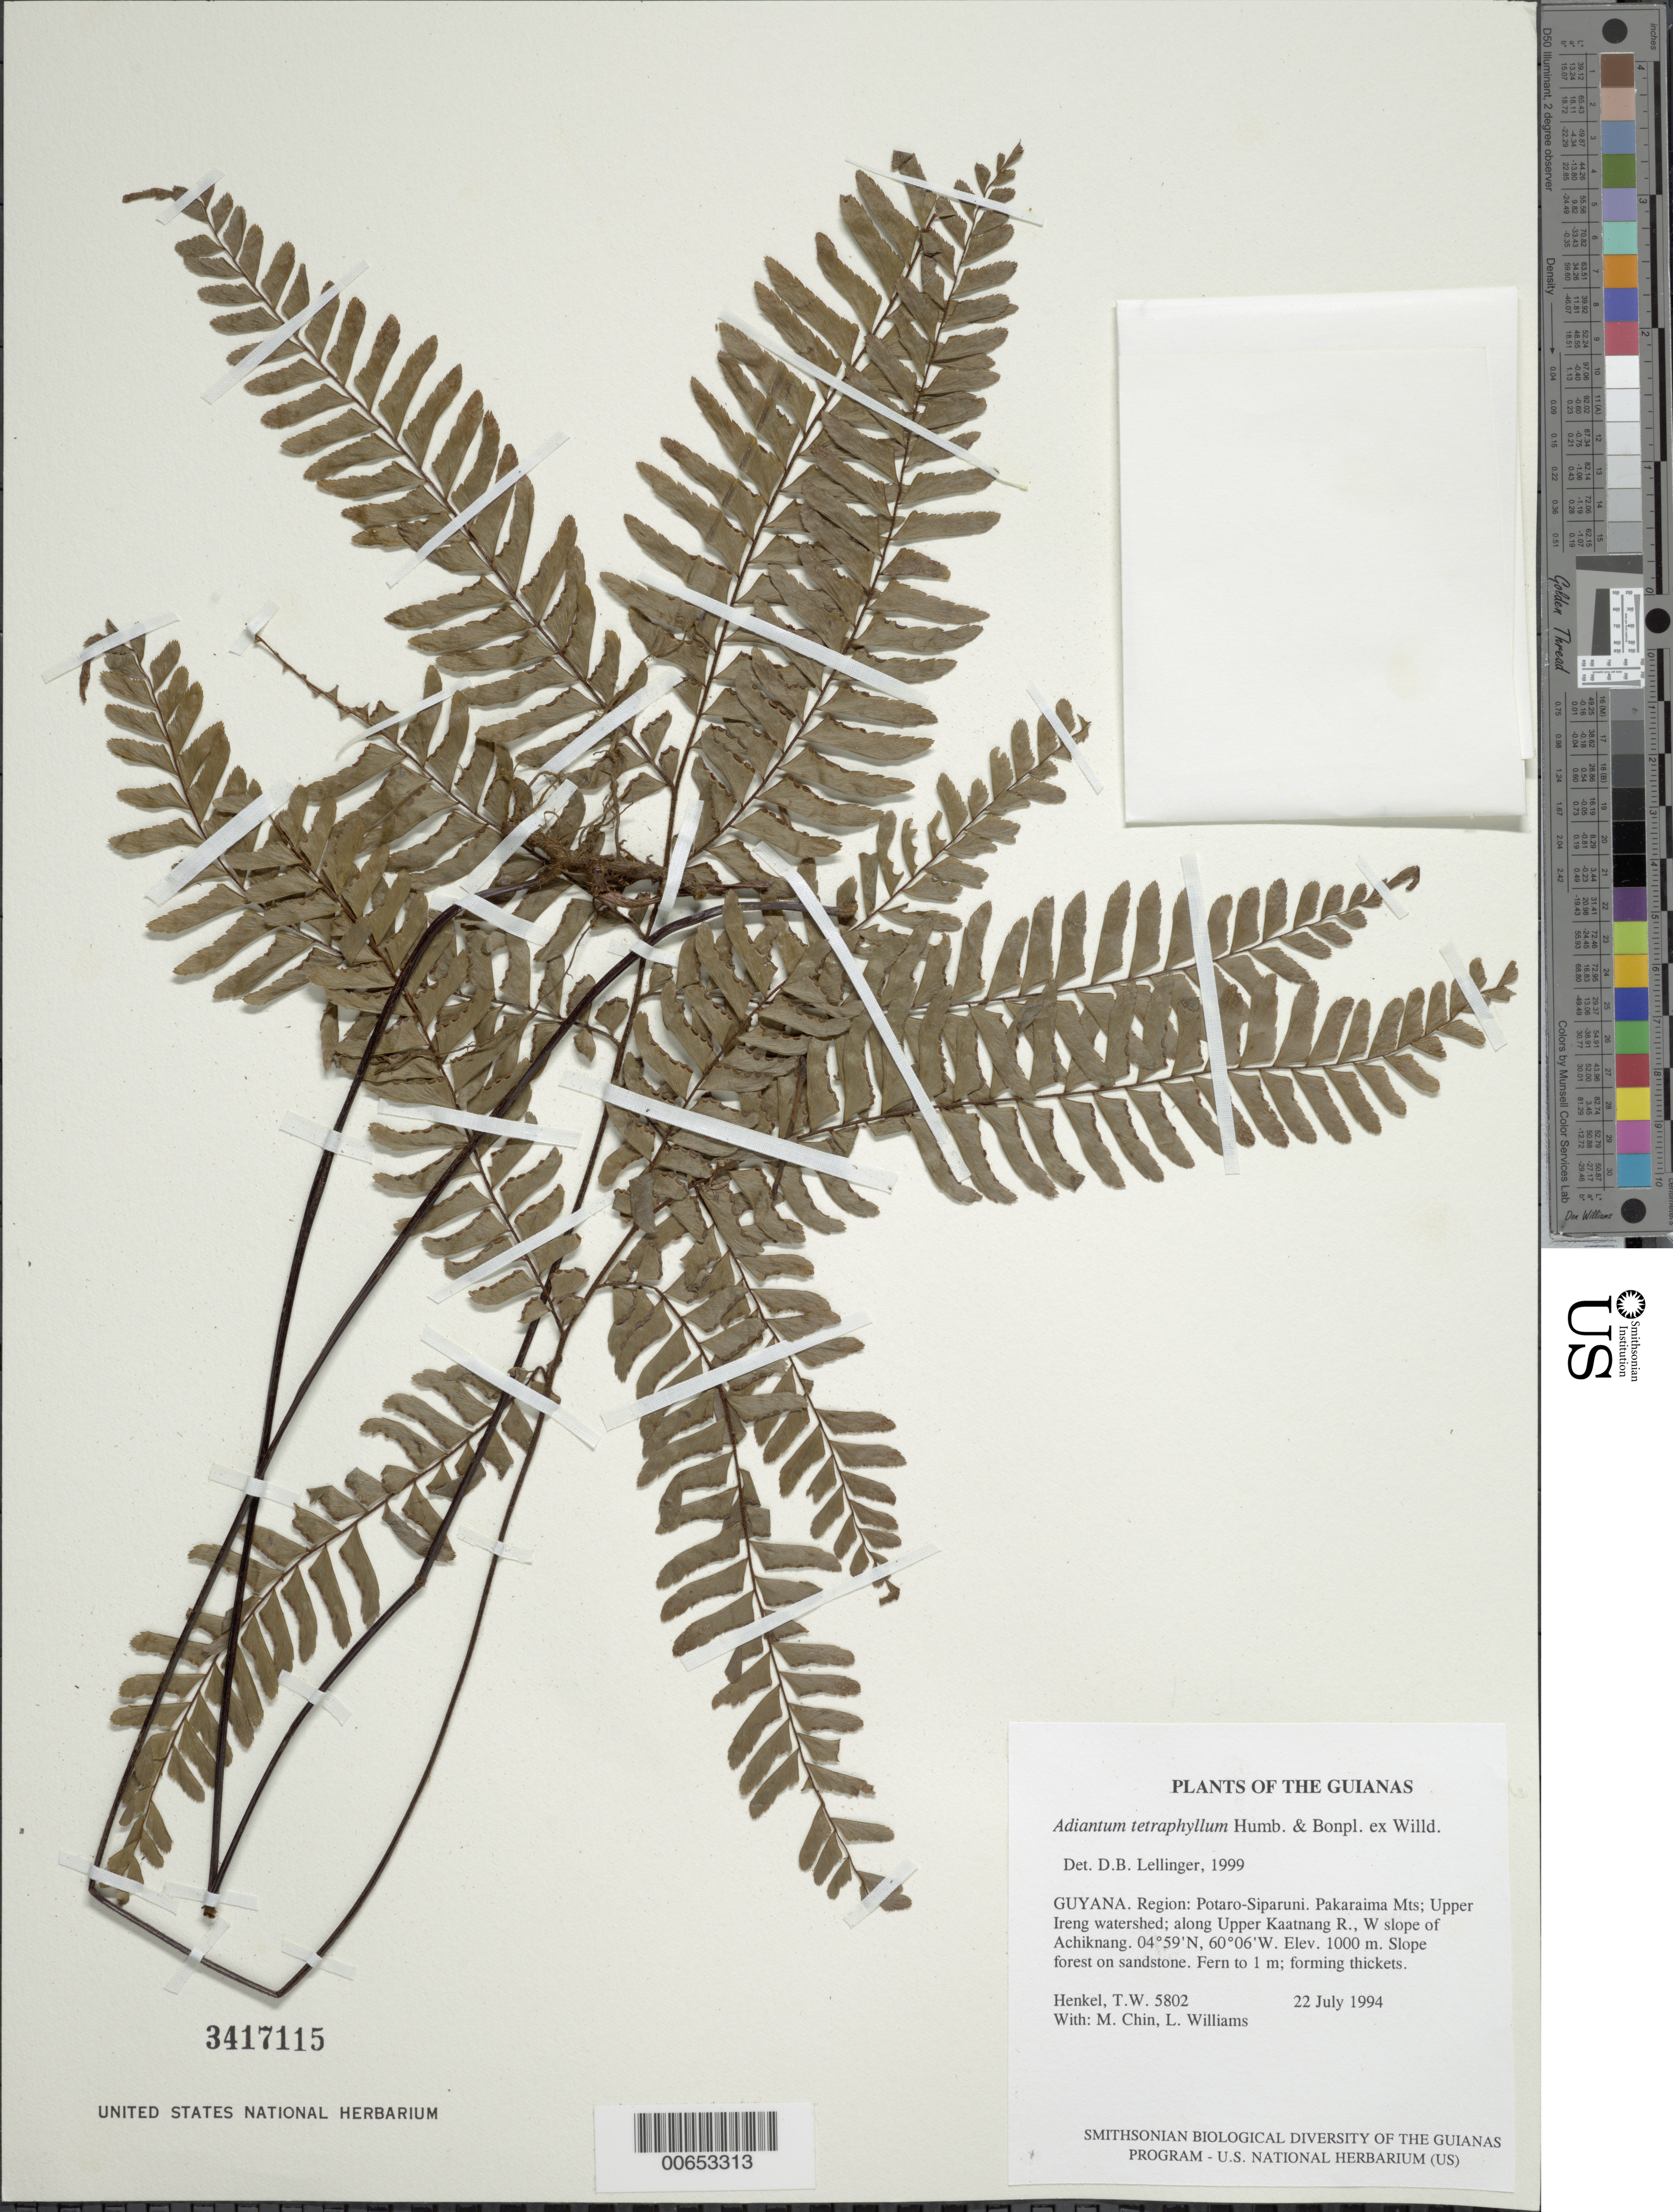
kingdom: Plantae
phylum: Tracheophyta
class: Polypodiopsida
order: Polypodiales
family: Pteridaceae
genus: Adiantum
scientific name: Adiantum tetraphyllum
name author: Humb. & Bonpl. ex Willd.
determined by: Lellinger, David B., (BOT), Smithsonian Institution - National Museum of Natural History (UNITED STATES)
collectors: T. Henkel, M. Chin & L. Williams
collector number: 5802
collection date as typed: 22 July 1994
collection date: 1994-07-22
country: Guyana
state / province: Potaro-Siparuni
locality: Pakaraima Mts; Upper Ireng watershed; along Upper Kaatnang R., W slope of Achiknang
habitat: Slope forest on sandstone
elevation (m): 1000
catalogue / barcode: US 3417115